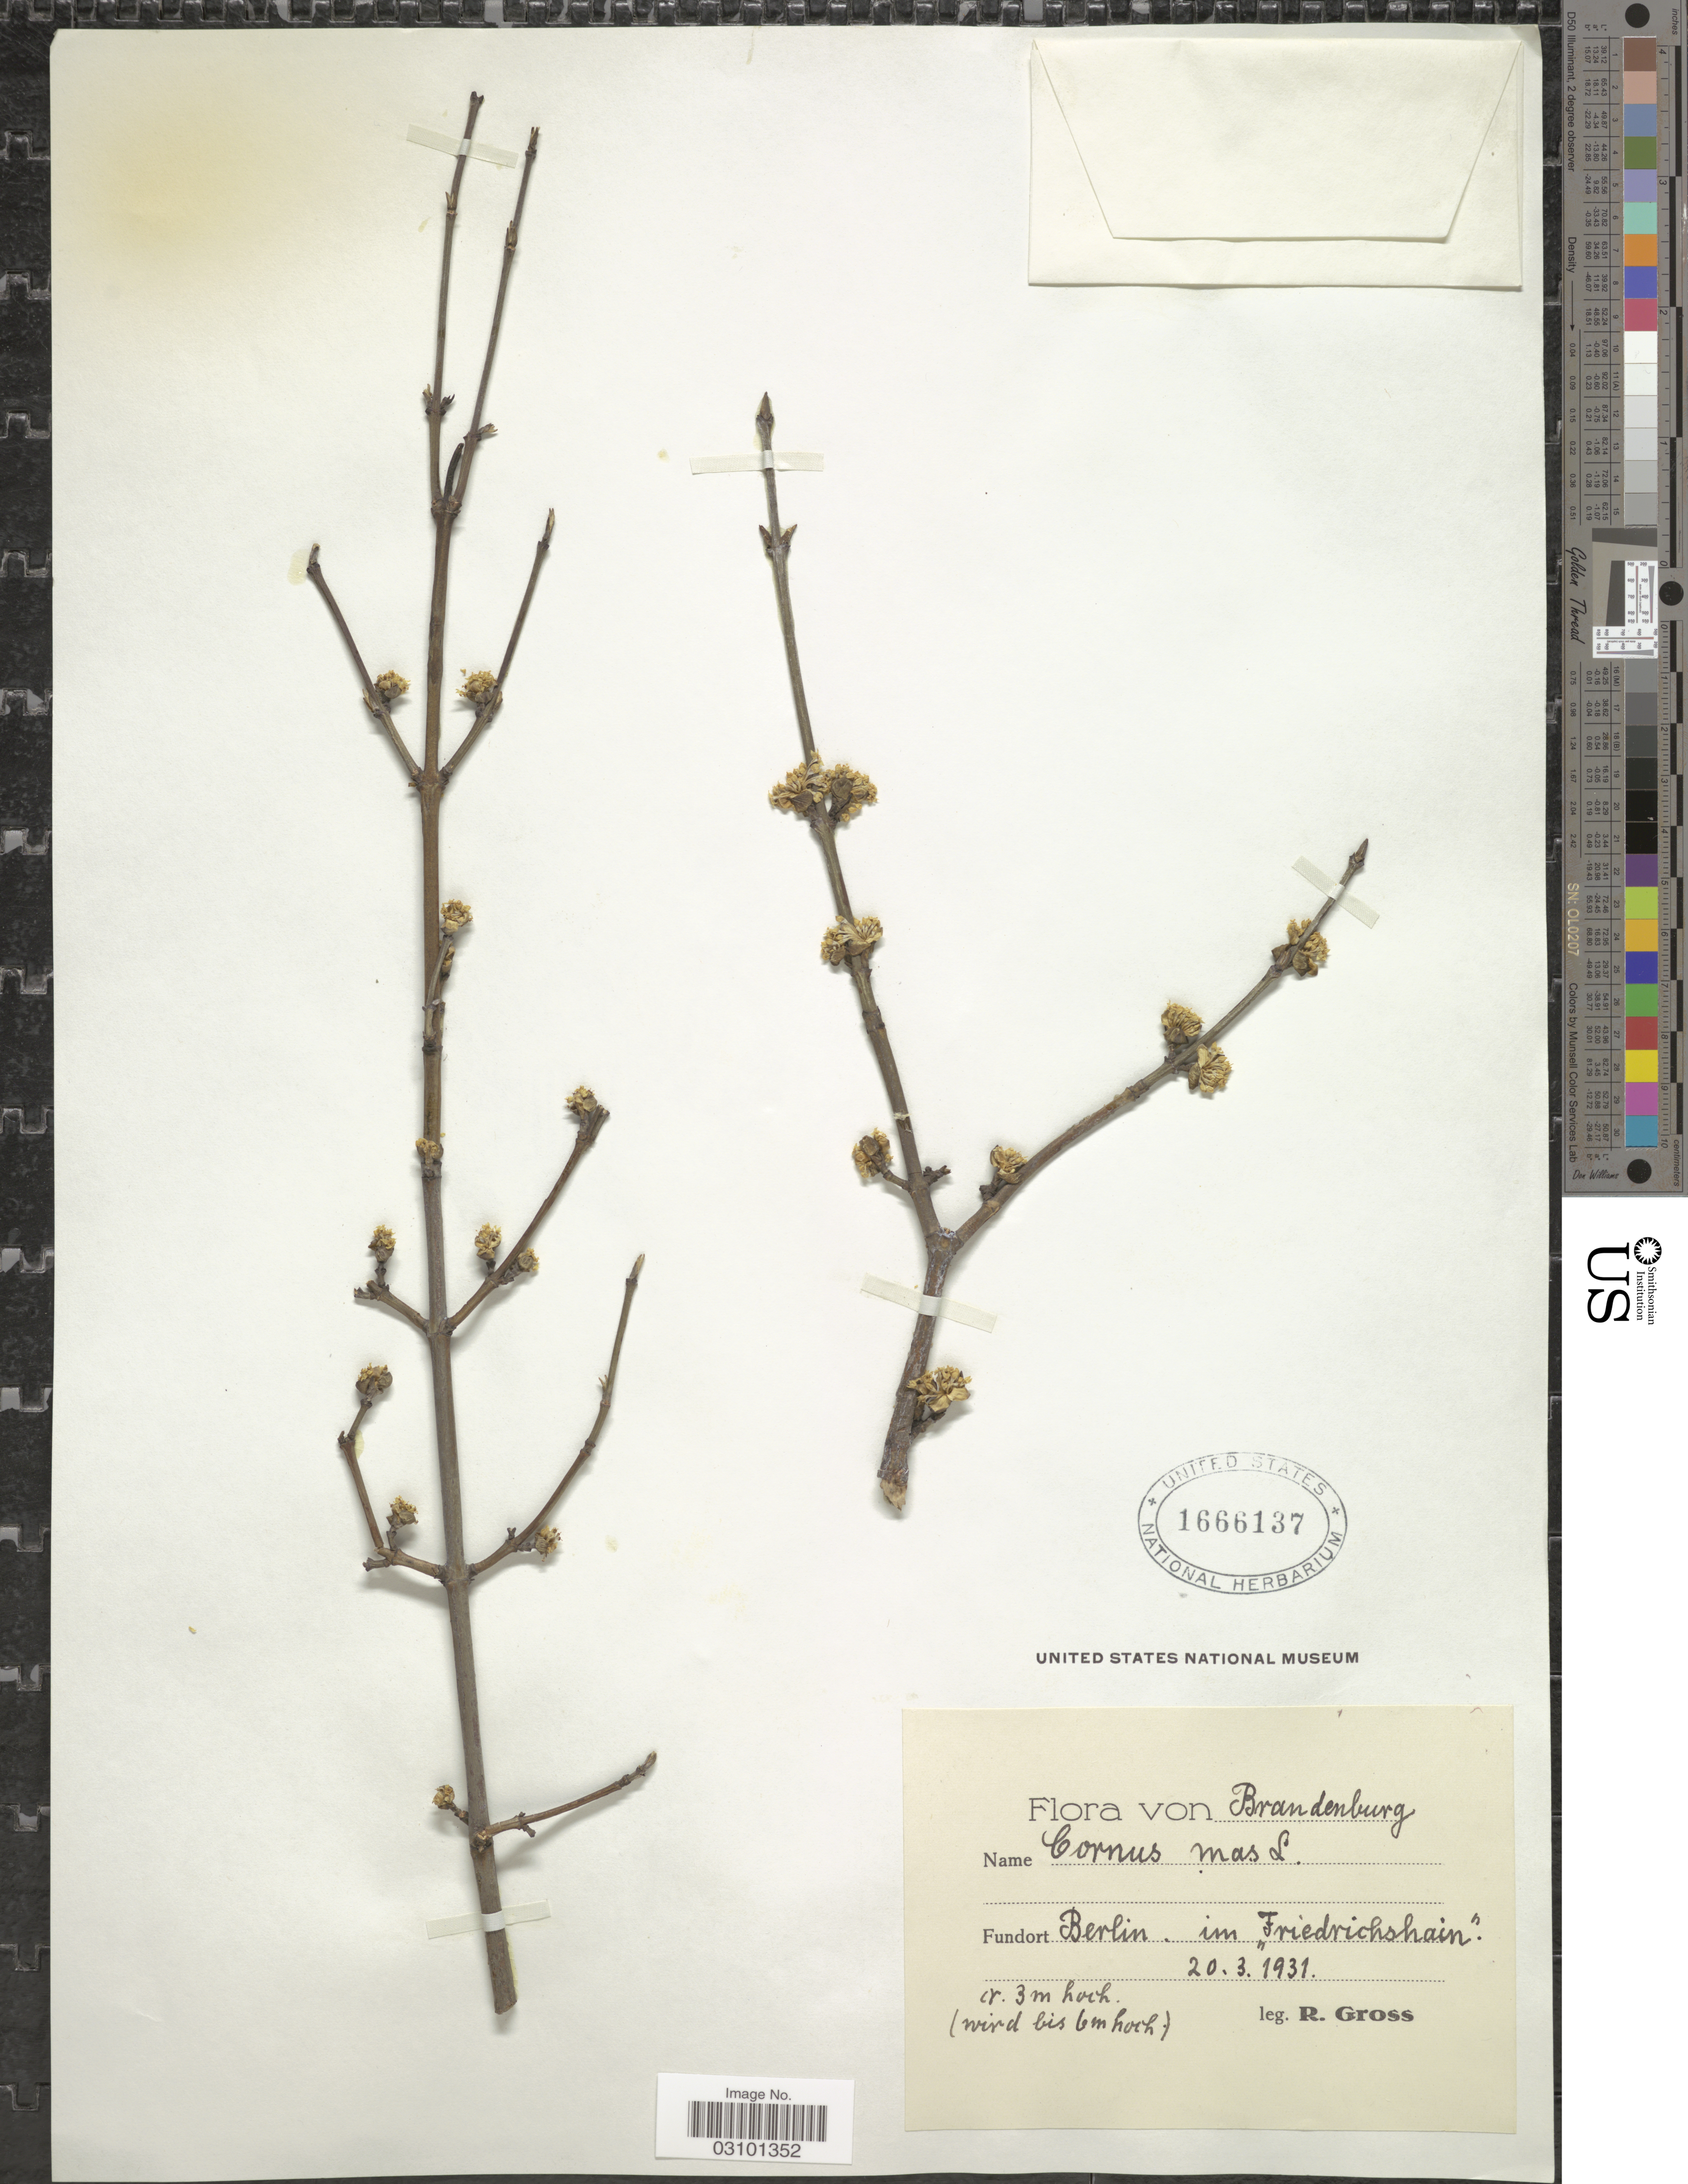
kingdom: Plantae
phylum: Tracheophyta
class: Magnoliopsida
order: Cornales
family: Cornaceae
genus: Cornus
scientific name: Cornus mas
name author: L.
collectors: R. Gross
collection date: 1931-03-20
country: Germany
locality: Brandenburg. Berlin in "Friedrichshain".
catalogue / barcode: US 1666137